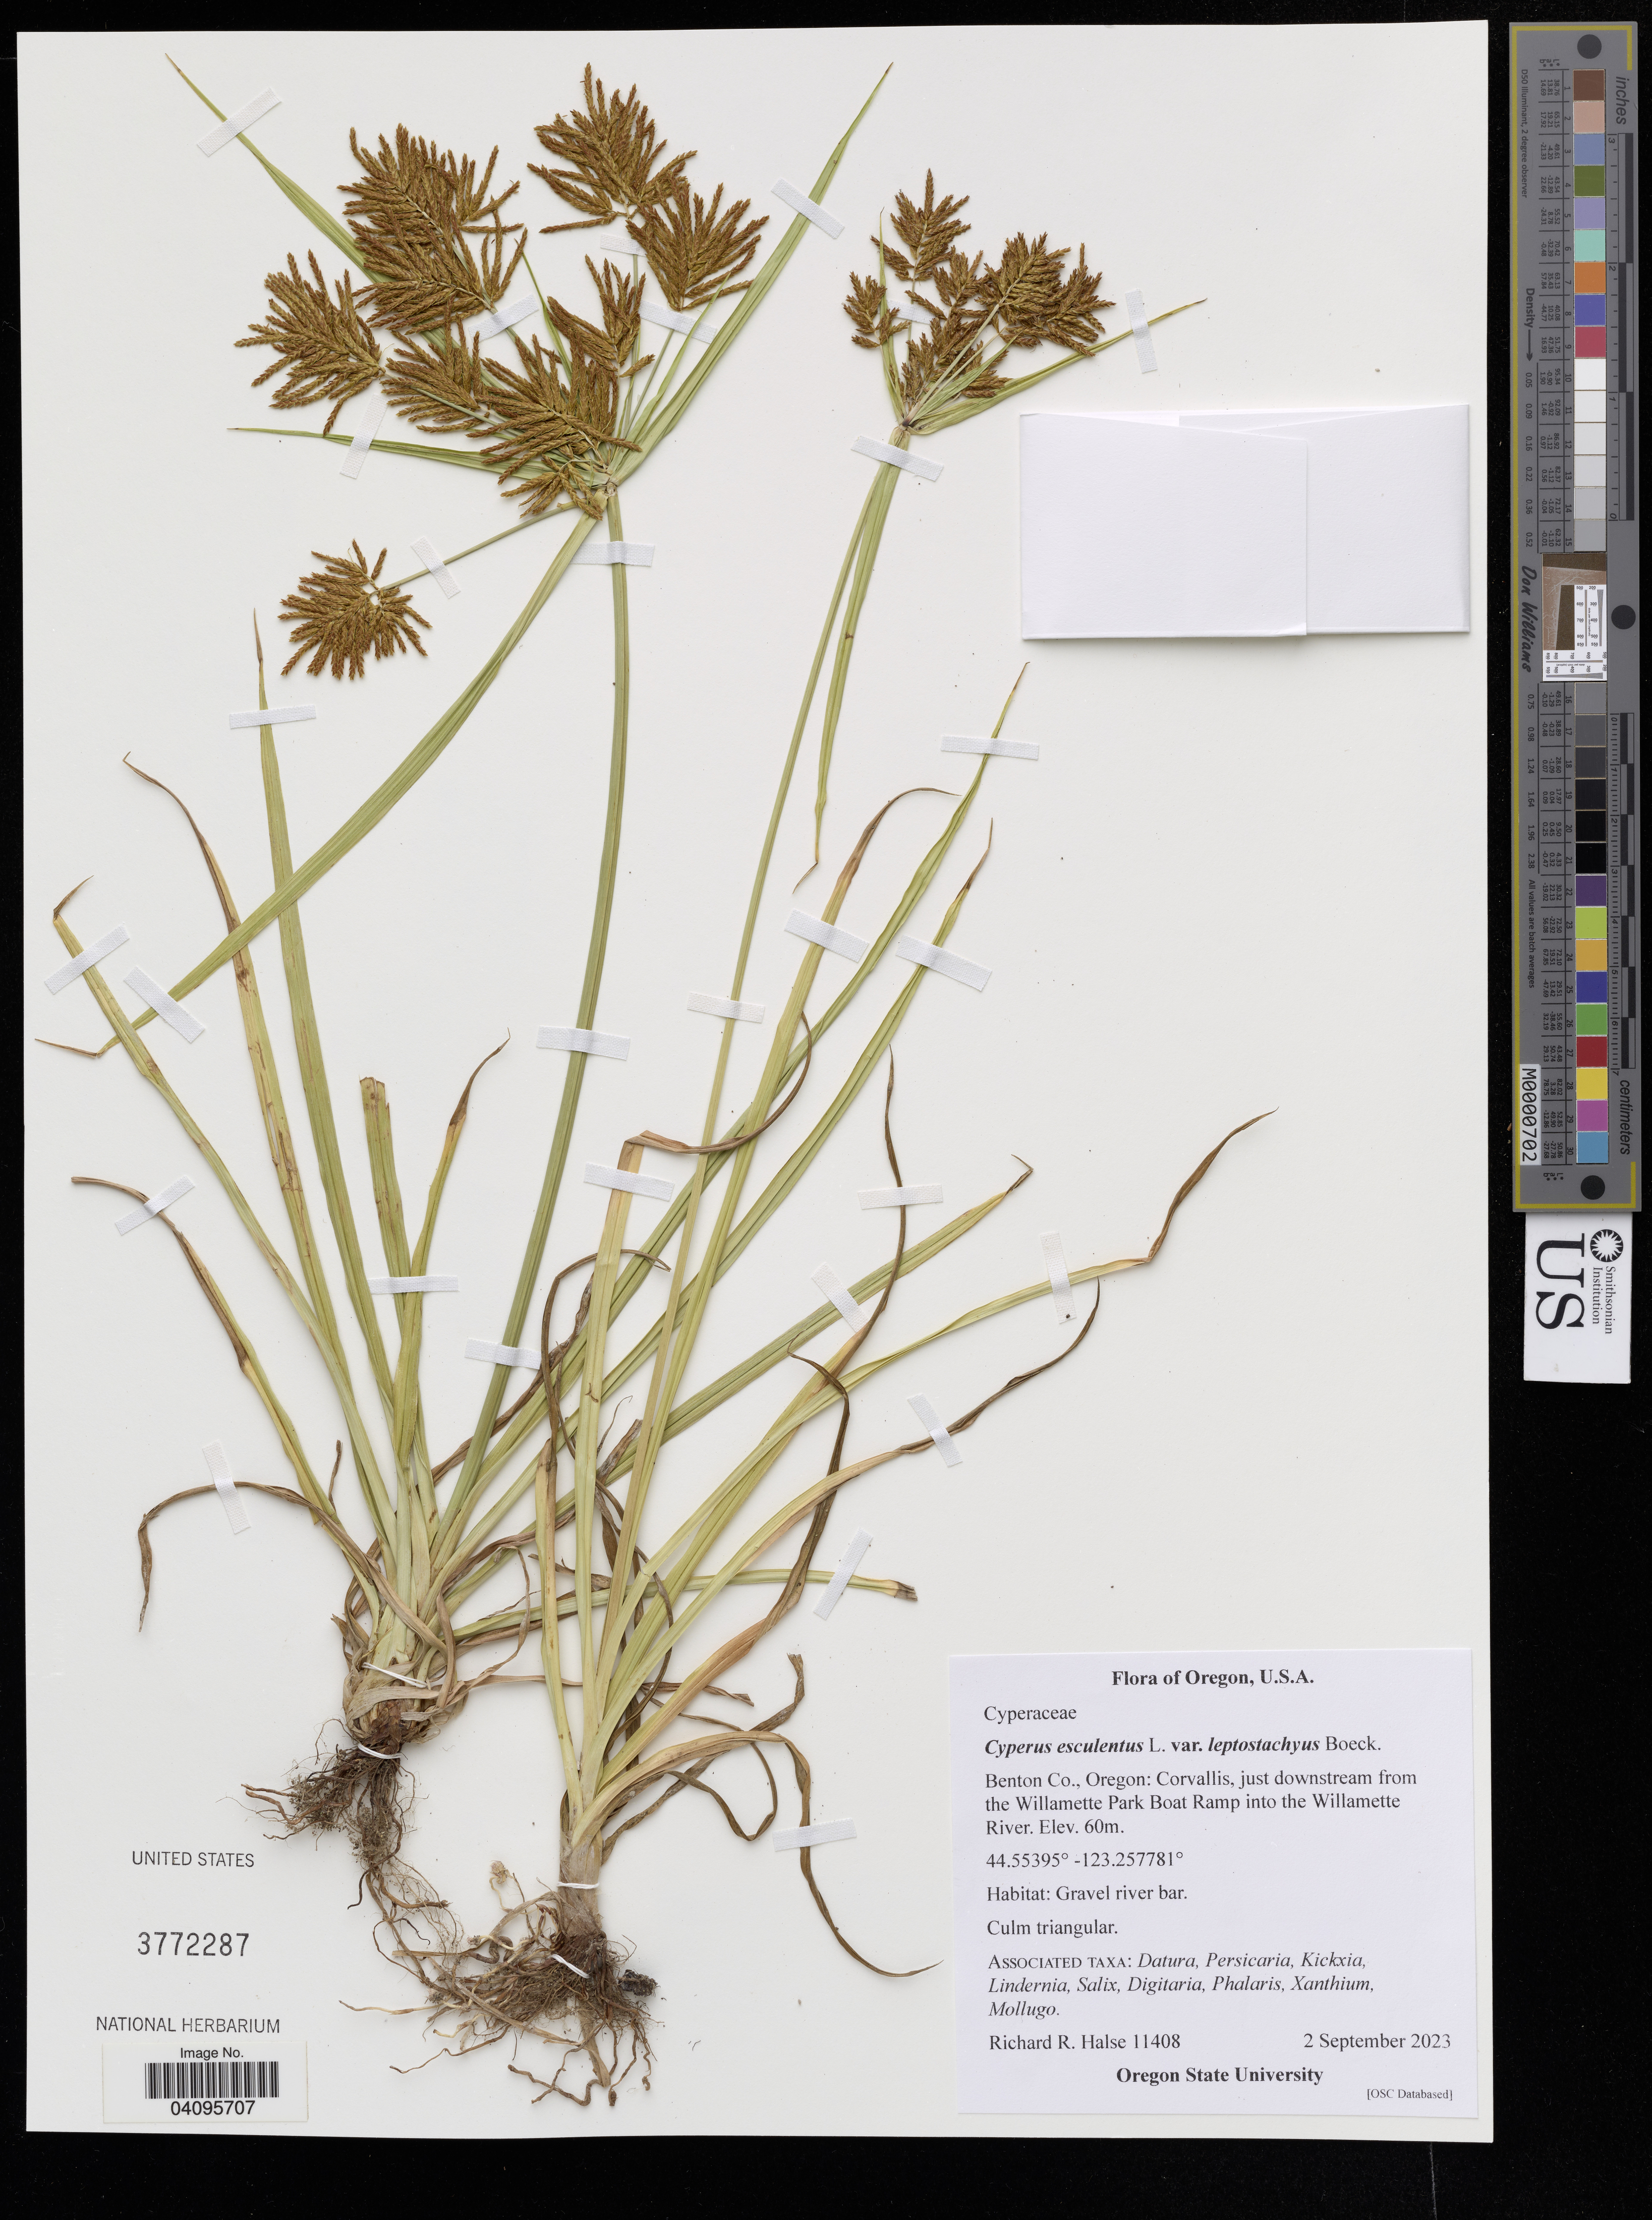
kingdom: Plantae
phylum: Tracheophyta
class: Liliopsida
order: Poales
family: Cyperaceae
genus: Cyperus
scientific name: Cyperus esculentus var. leptostachyus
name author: Boeckeler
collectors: R. Halse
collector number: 11408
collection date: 2023-09-02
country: United States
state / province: Oregon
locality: Benton Co., Oregon: Corvallis, just downstream from the Willamette Park Boat Ramp into the Willamette River.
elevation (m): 60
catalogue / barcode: US 3772287